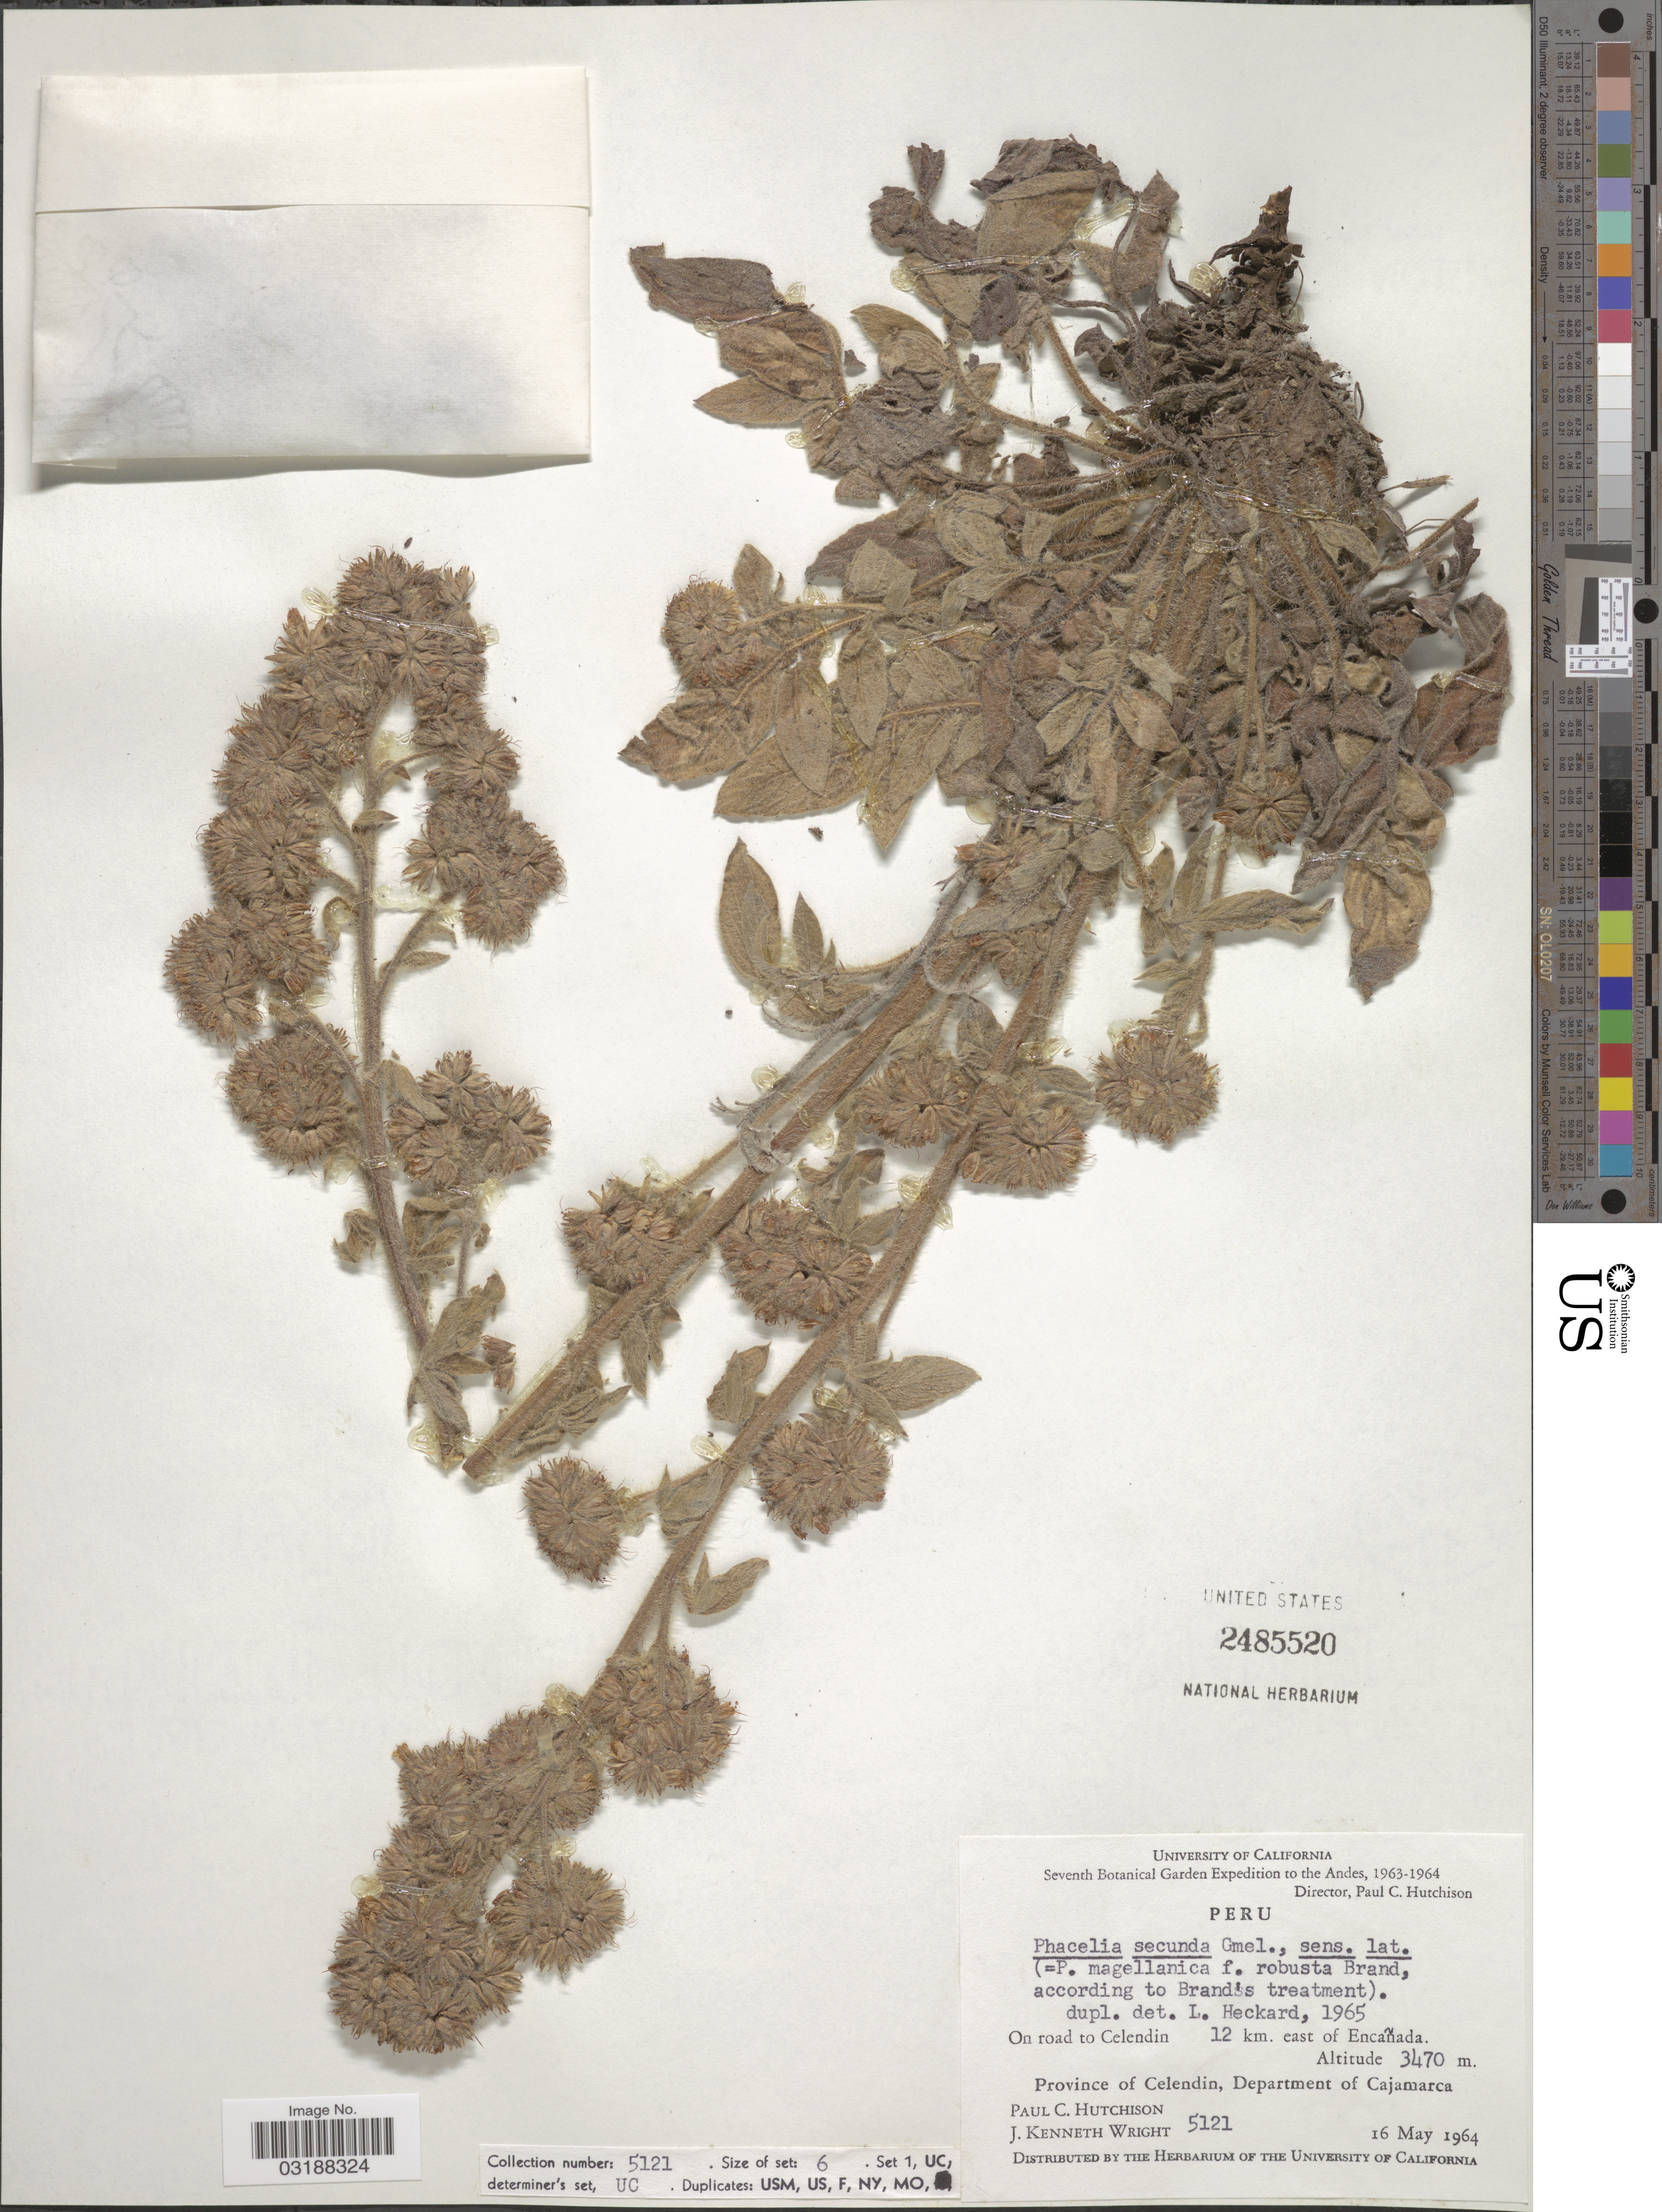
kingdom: Plantae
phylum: Tracheophyta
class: Magnoliopsida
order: Boraginales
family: Hydrophyllaceae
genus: Phacelia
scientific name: Phacelia secunda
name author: J.F. Gmel.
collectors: P. C. Hutchison & J. K. Wright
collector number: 5121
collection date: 1964-05-16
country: Peru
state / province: Cajamarca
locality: Andes. On road to Celendin 12 km. east of Encañada. Province of Celendin, Department of Cajamarca.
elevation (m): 3470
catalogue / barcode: US 2485520